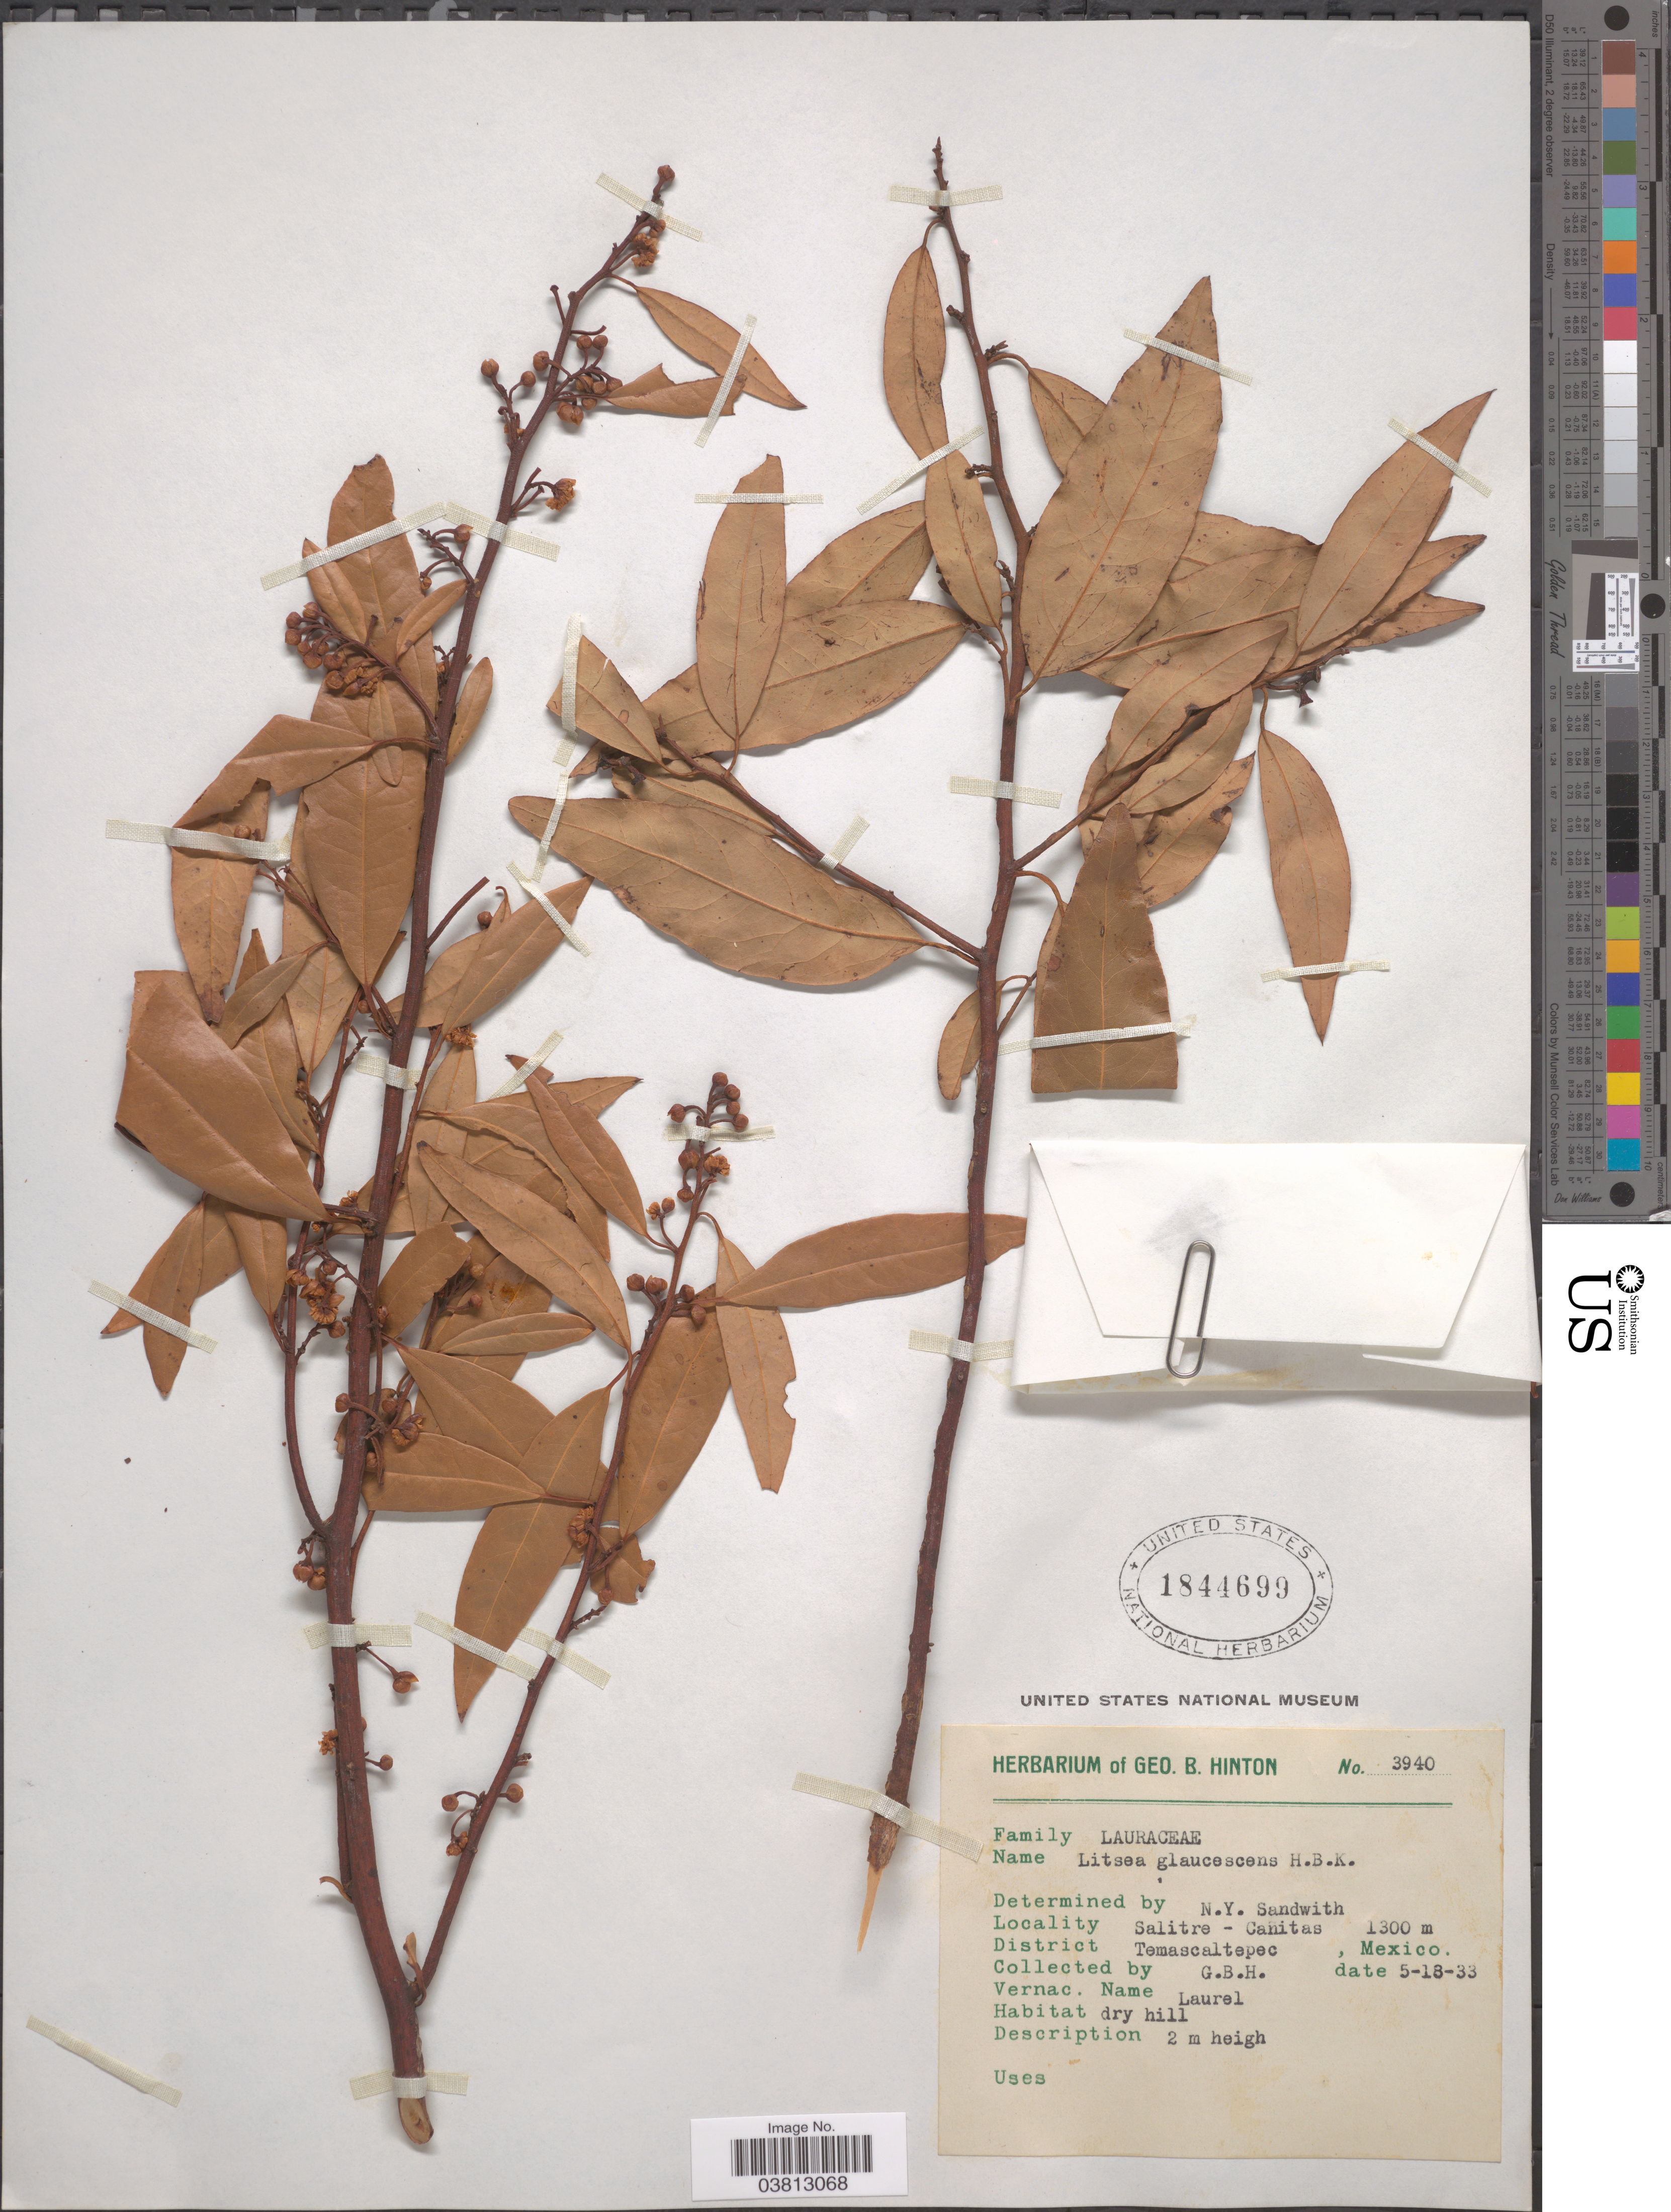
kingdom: Plantae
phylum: Tracheophyta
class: Magnoliopsida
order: Laurales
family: Lauraceae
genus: Litsea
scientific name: Litsea glaucescens var. subsolitaria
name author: Kunth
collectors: G. B. Hinton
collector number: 3940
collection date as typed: Transcribed d/m/y: 18/5/33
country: Mexico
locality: Salitre - Cañitas. District Temascaltepec.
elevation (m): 1300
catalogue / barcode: US 1844699